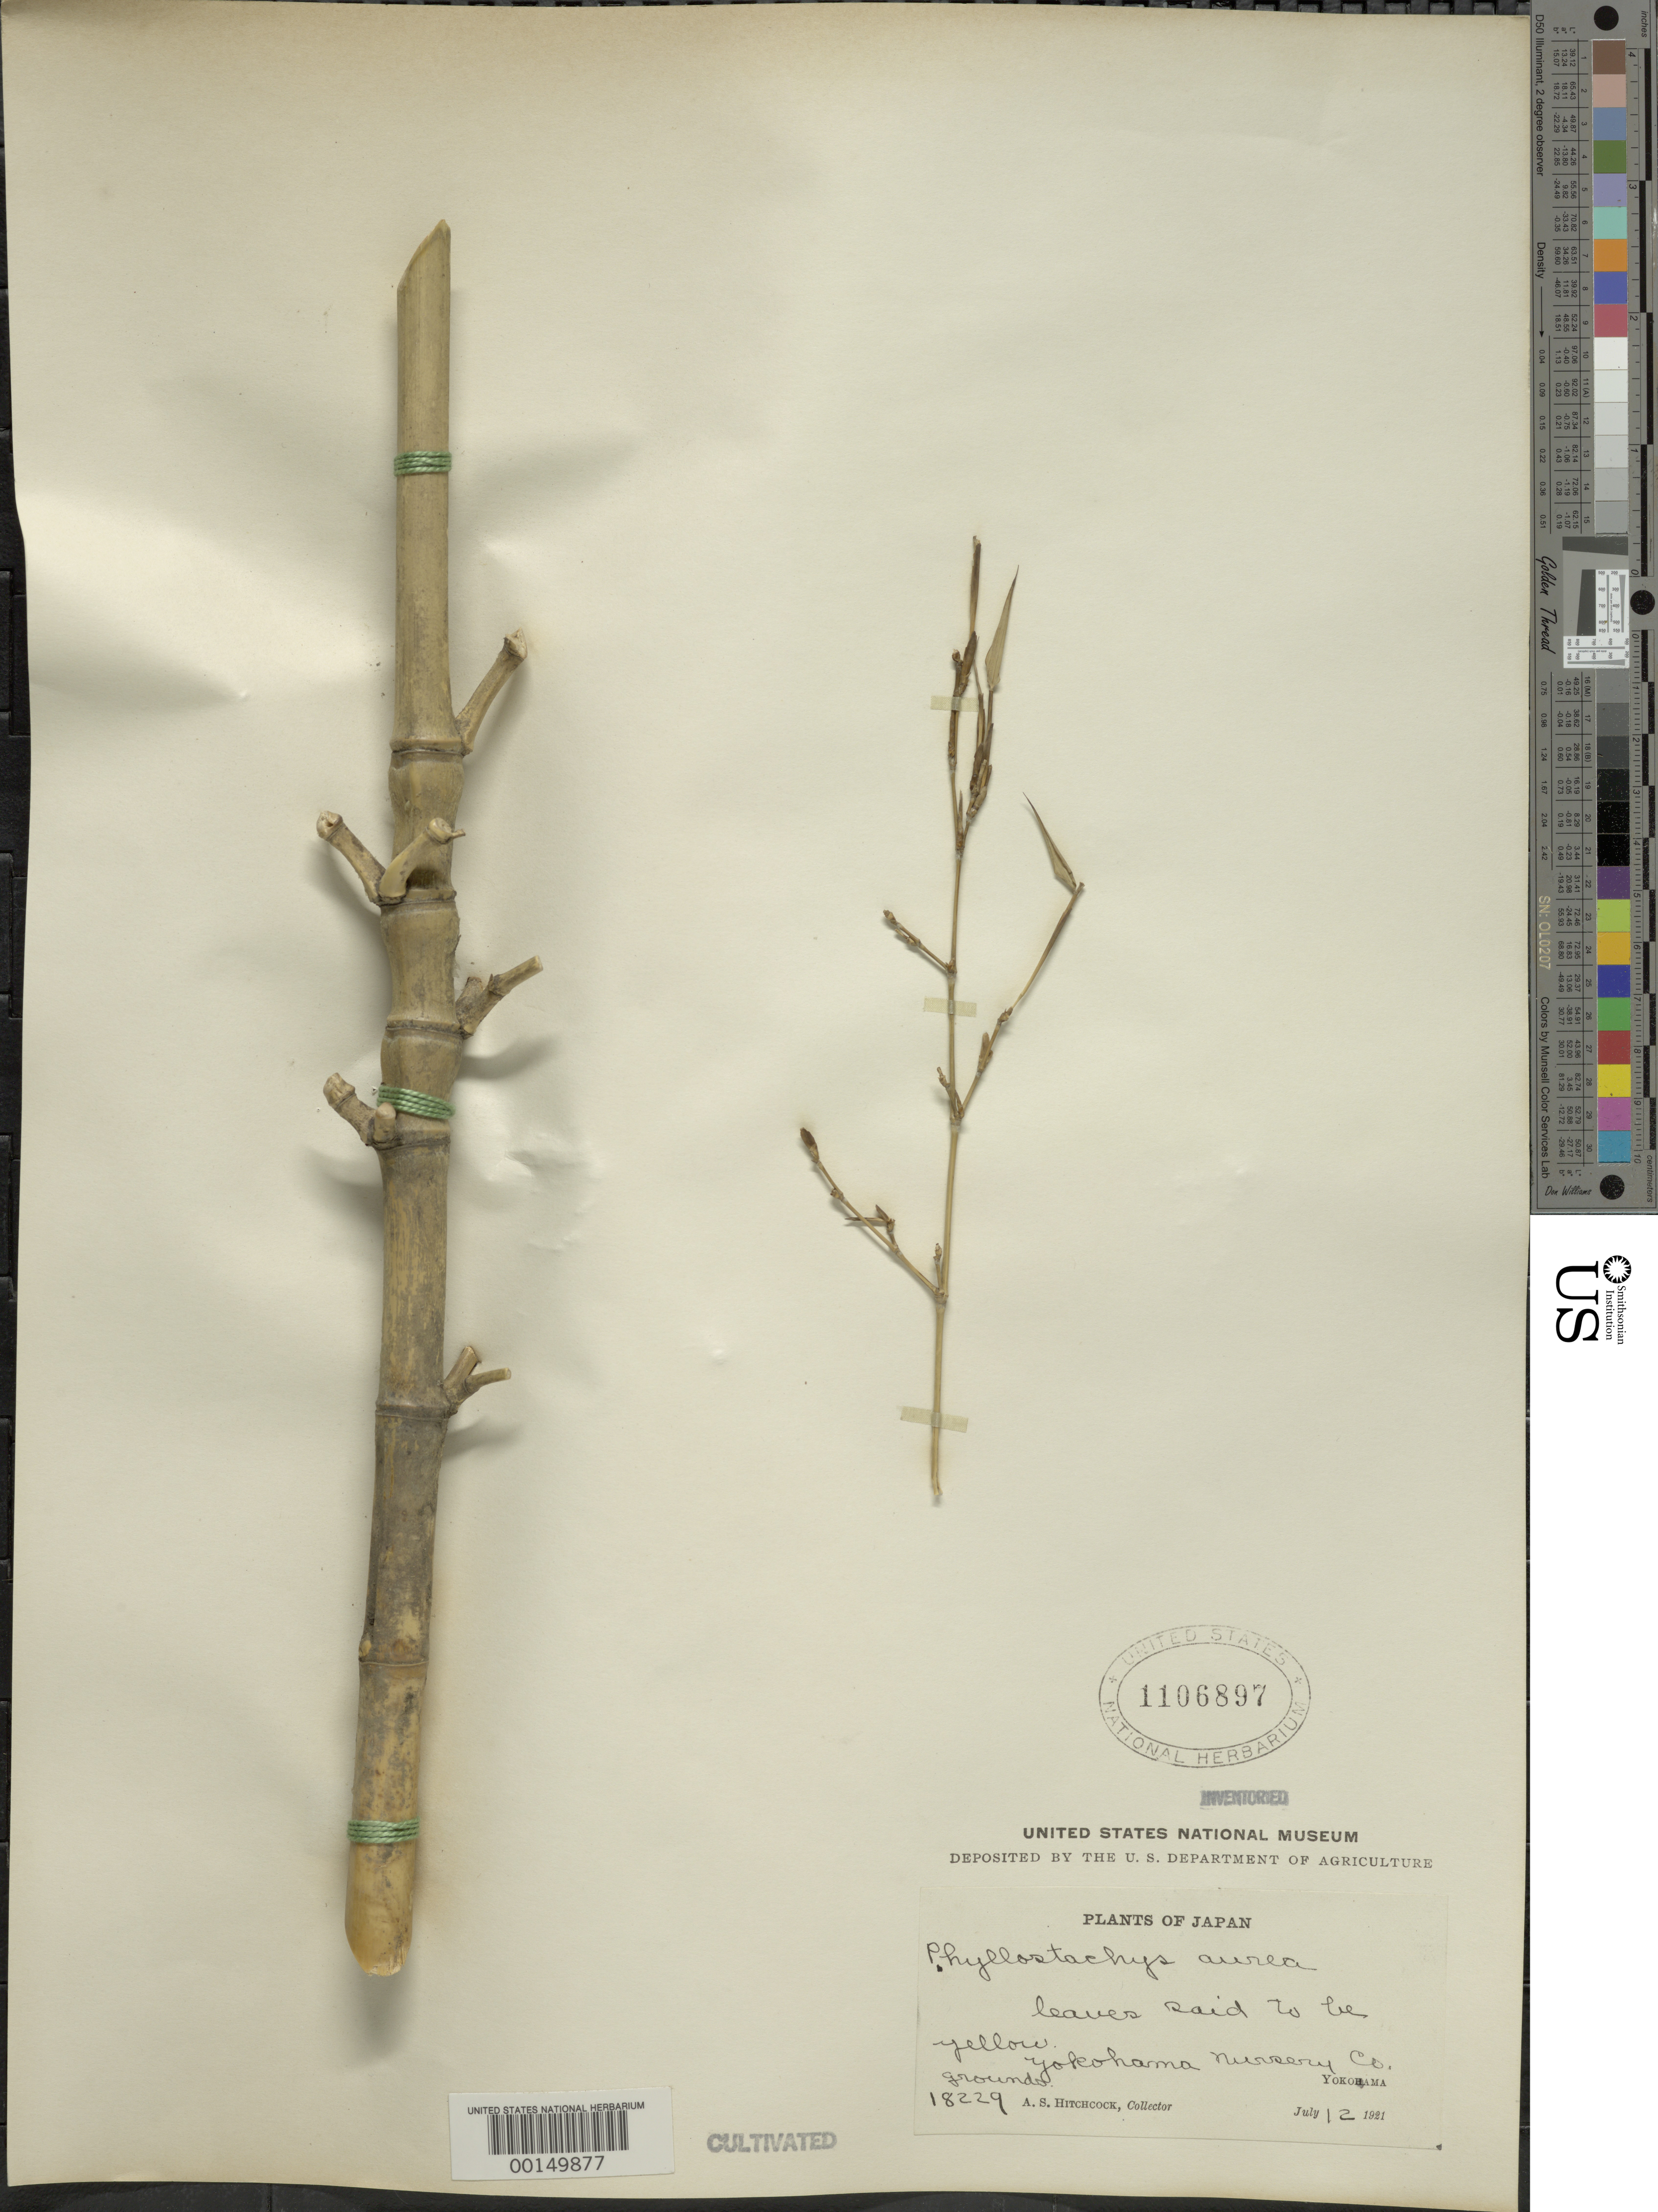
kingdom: Plantae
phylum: Tracheophyta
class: Liliopsida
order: Poales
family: Poaceae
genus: Phyllostachys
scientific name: Phyllostachys aurea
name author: Rivière & C. Rivière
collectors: A. S. Hitchcock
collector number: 18229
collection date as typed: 12 Jul 1921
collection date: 1921-07-12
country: Japan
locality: Yokohama nursery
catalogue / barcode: US 1106897